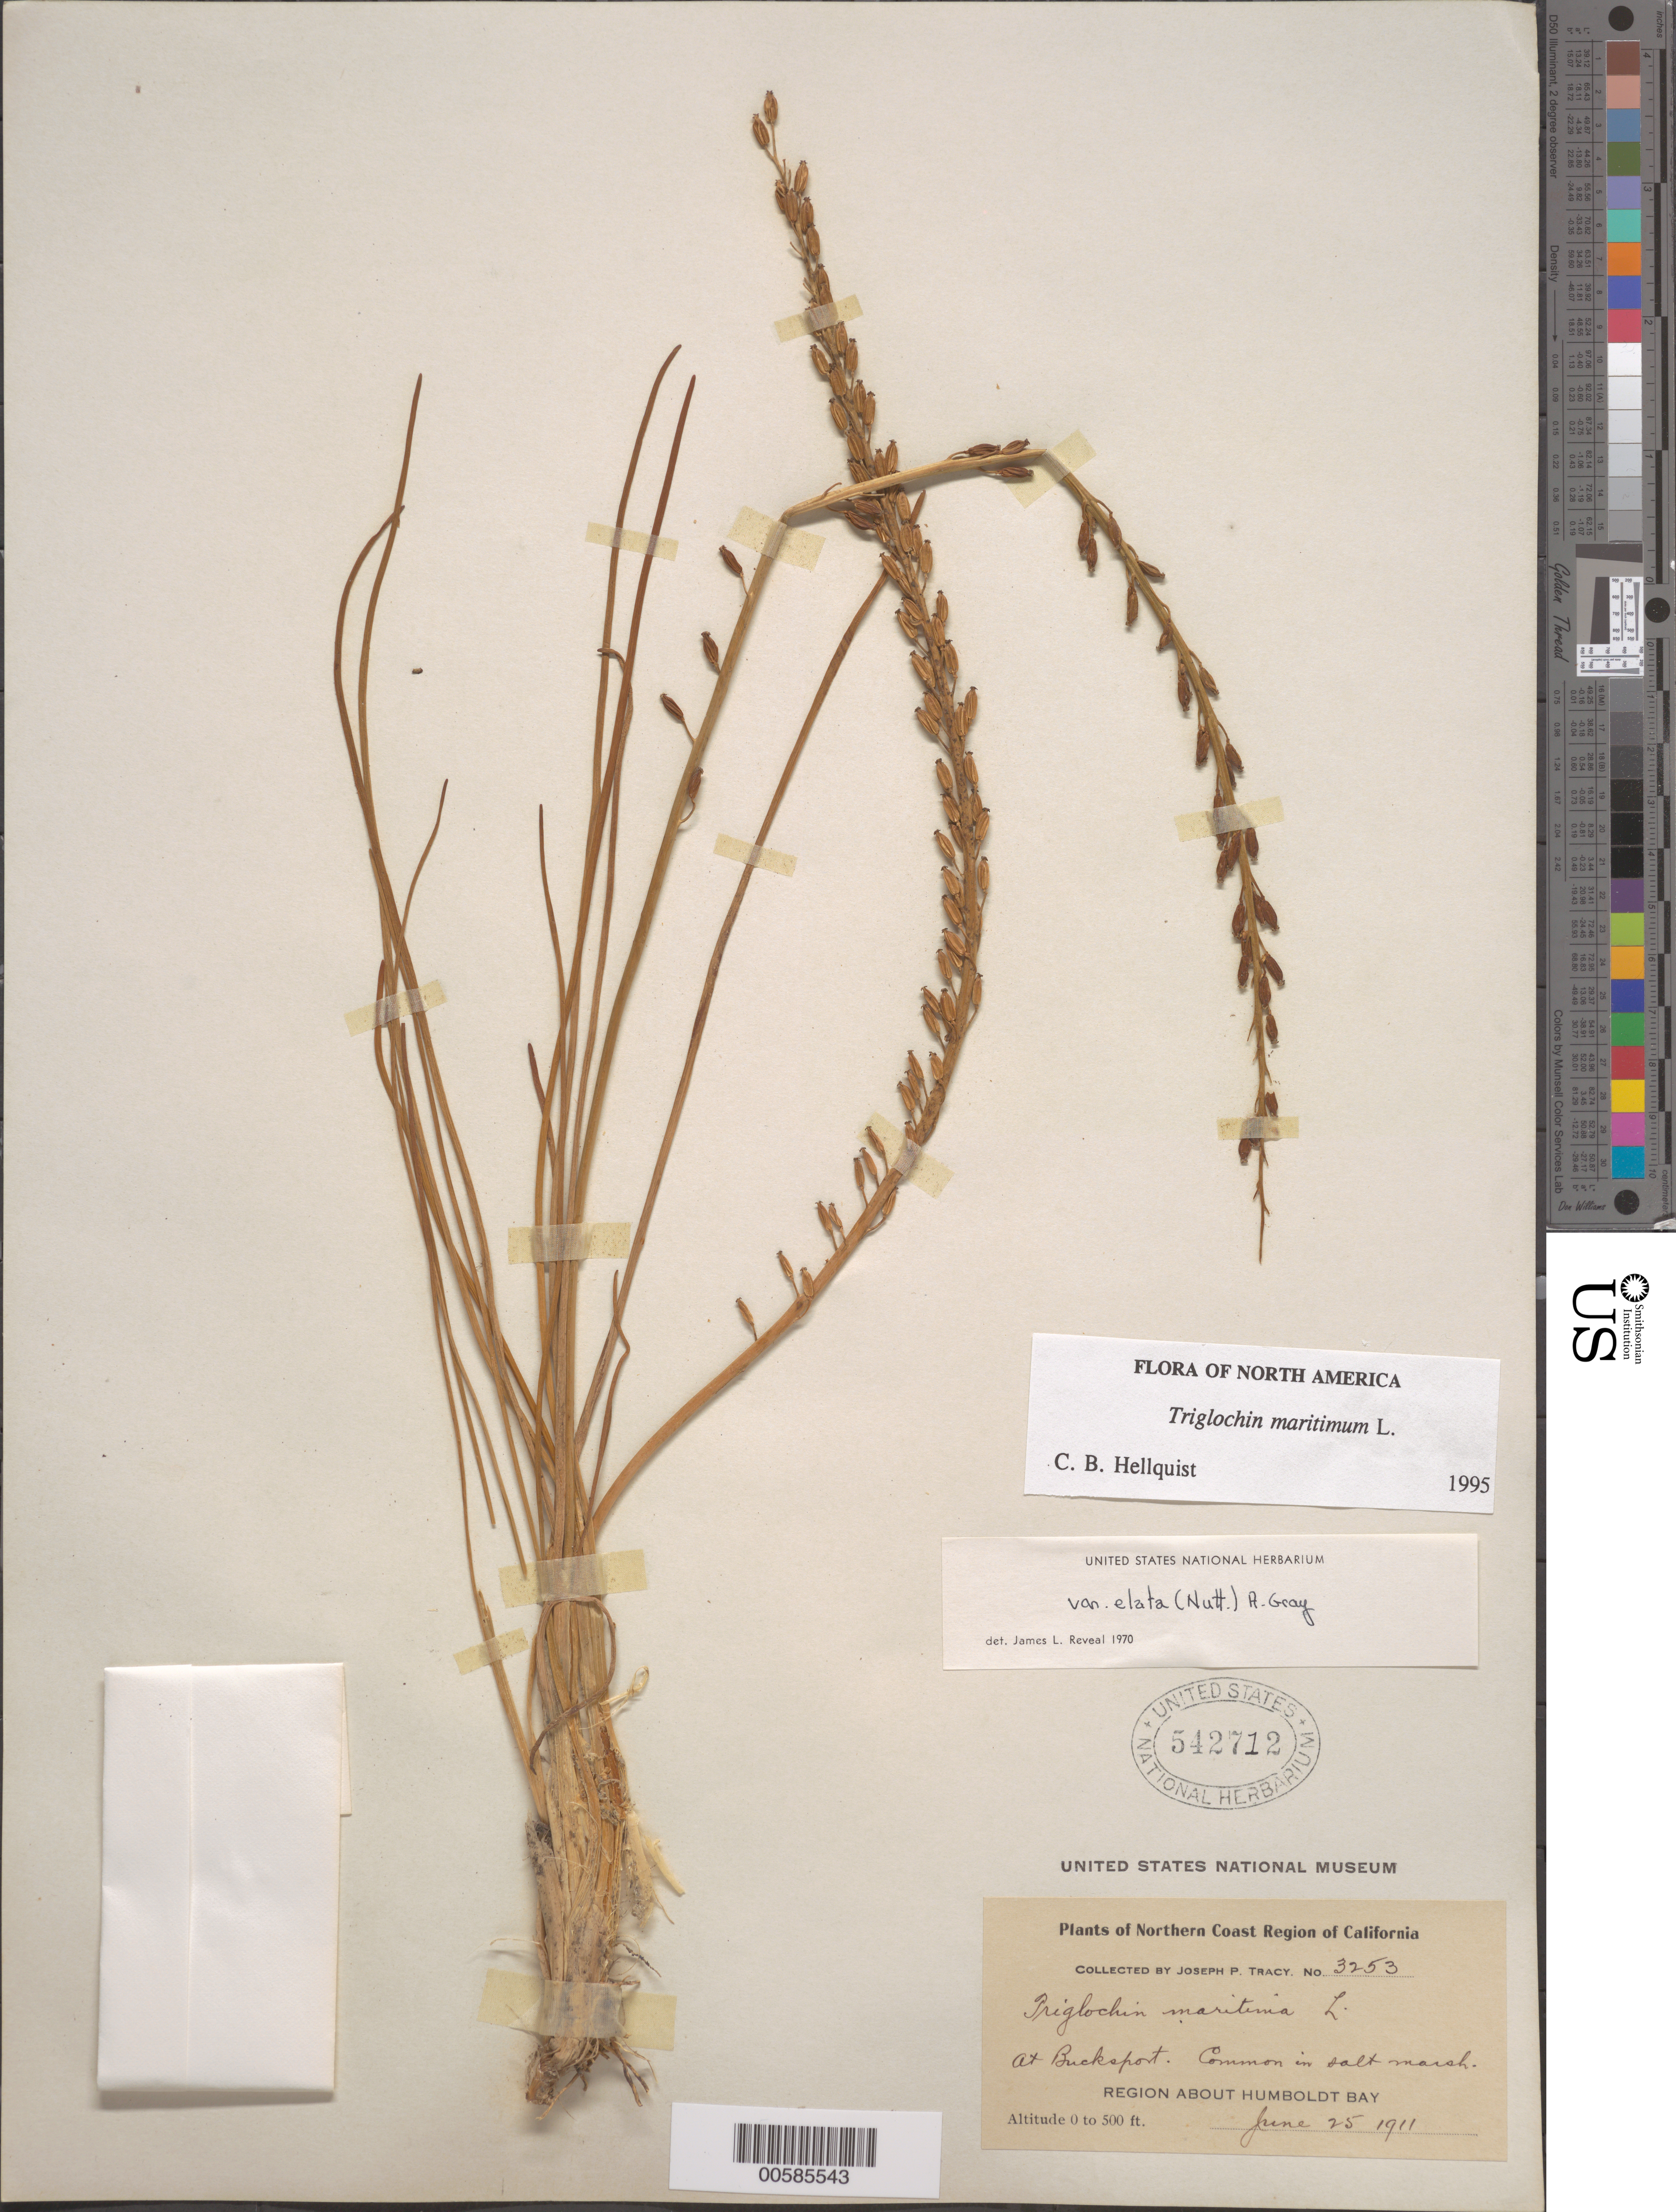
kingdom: Plantae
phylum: Tracheophyta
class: Liliopsida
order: Alismatales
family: Juncaginaceae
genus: Triglochin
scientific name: Triglochin maritima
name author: L.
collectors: J. Tracy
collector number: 3253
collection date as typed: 25 Jun 1911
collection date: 1911-06-25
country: United States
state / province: California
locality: Bucksport, Humboldt Bay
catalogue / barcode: US 542712